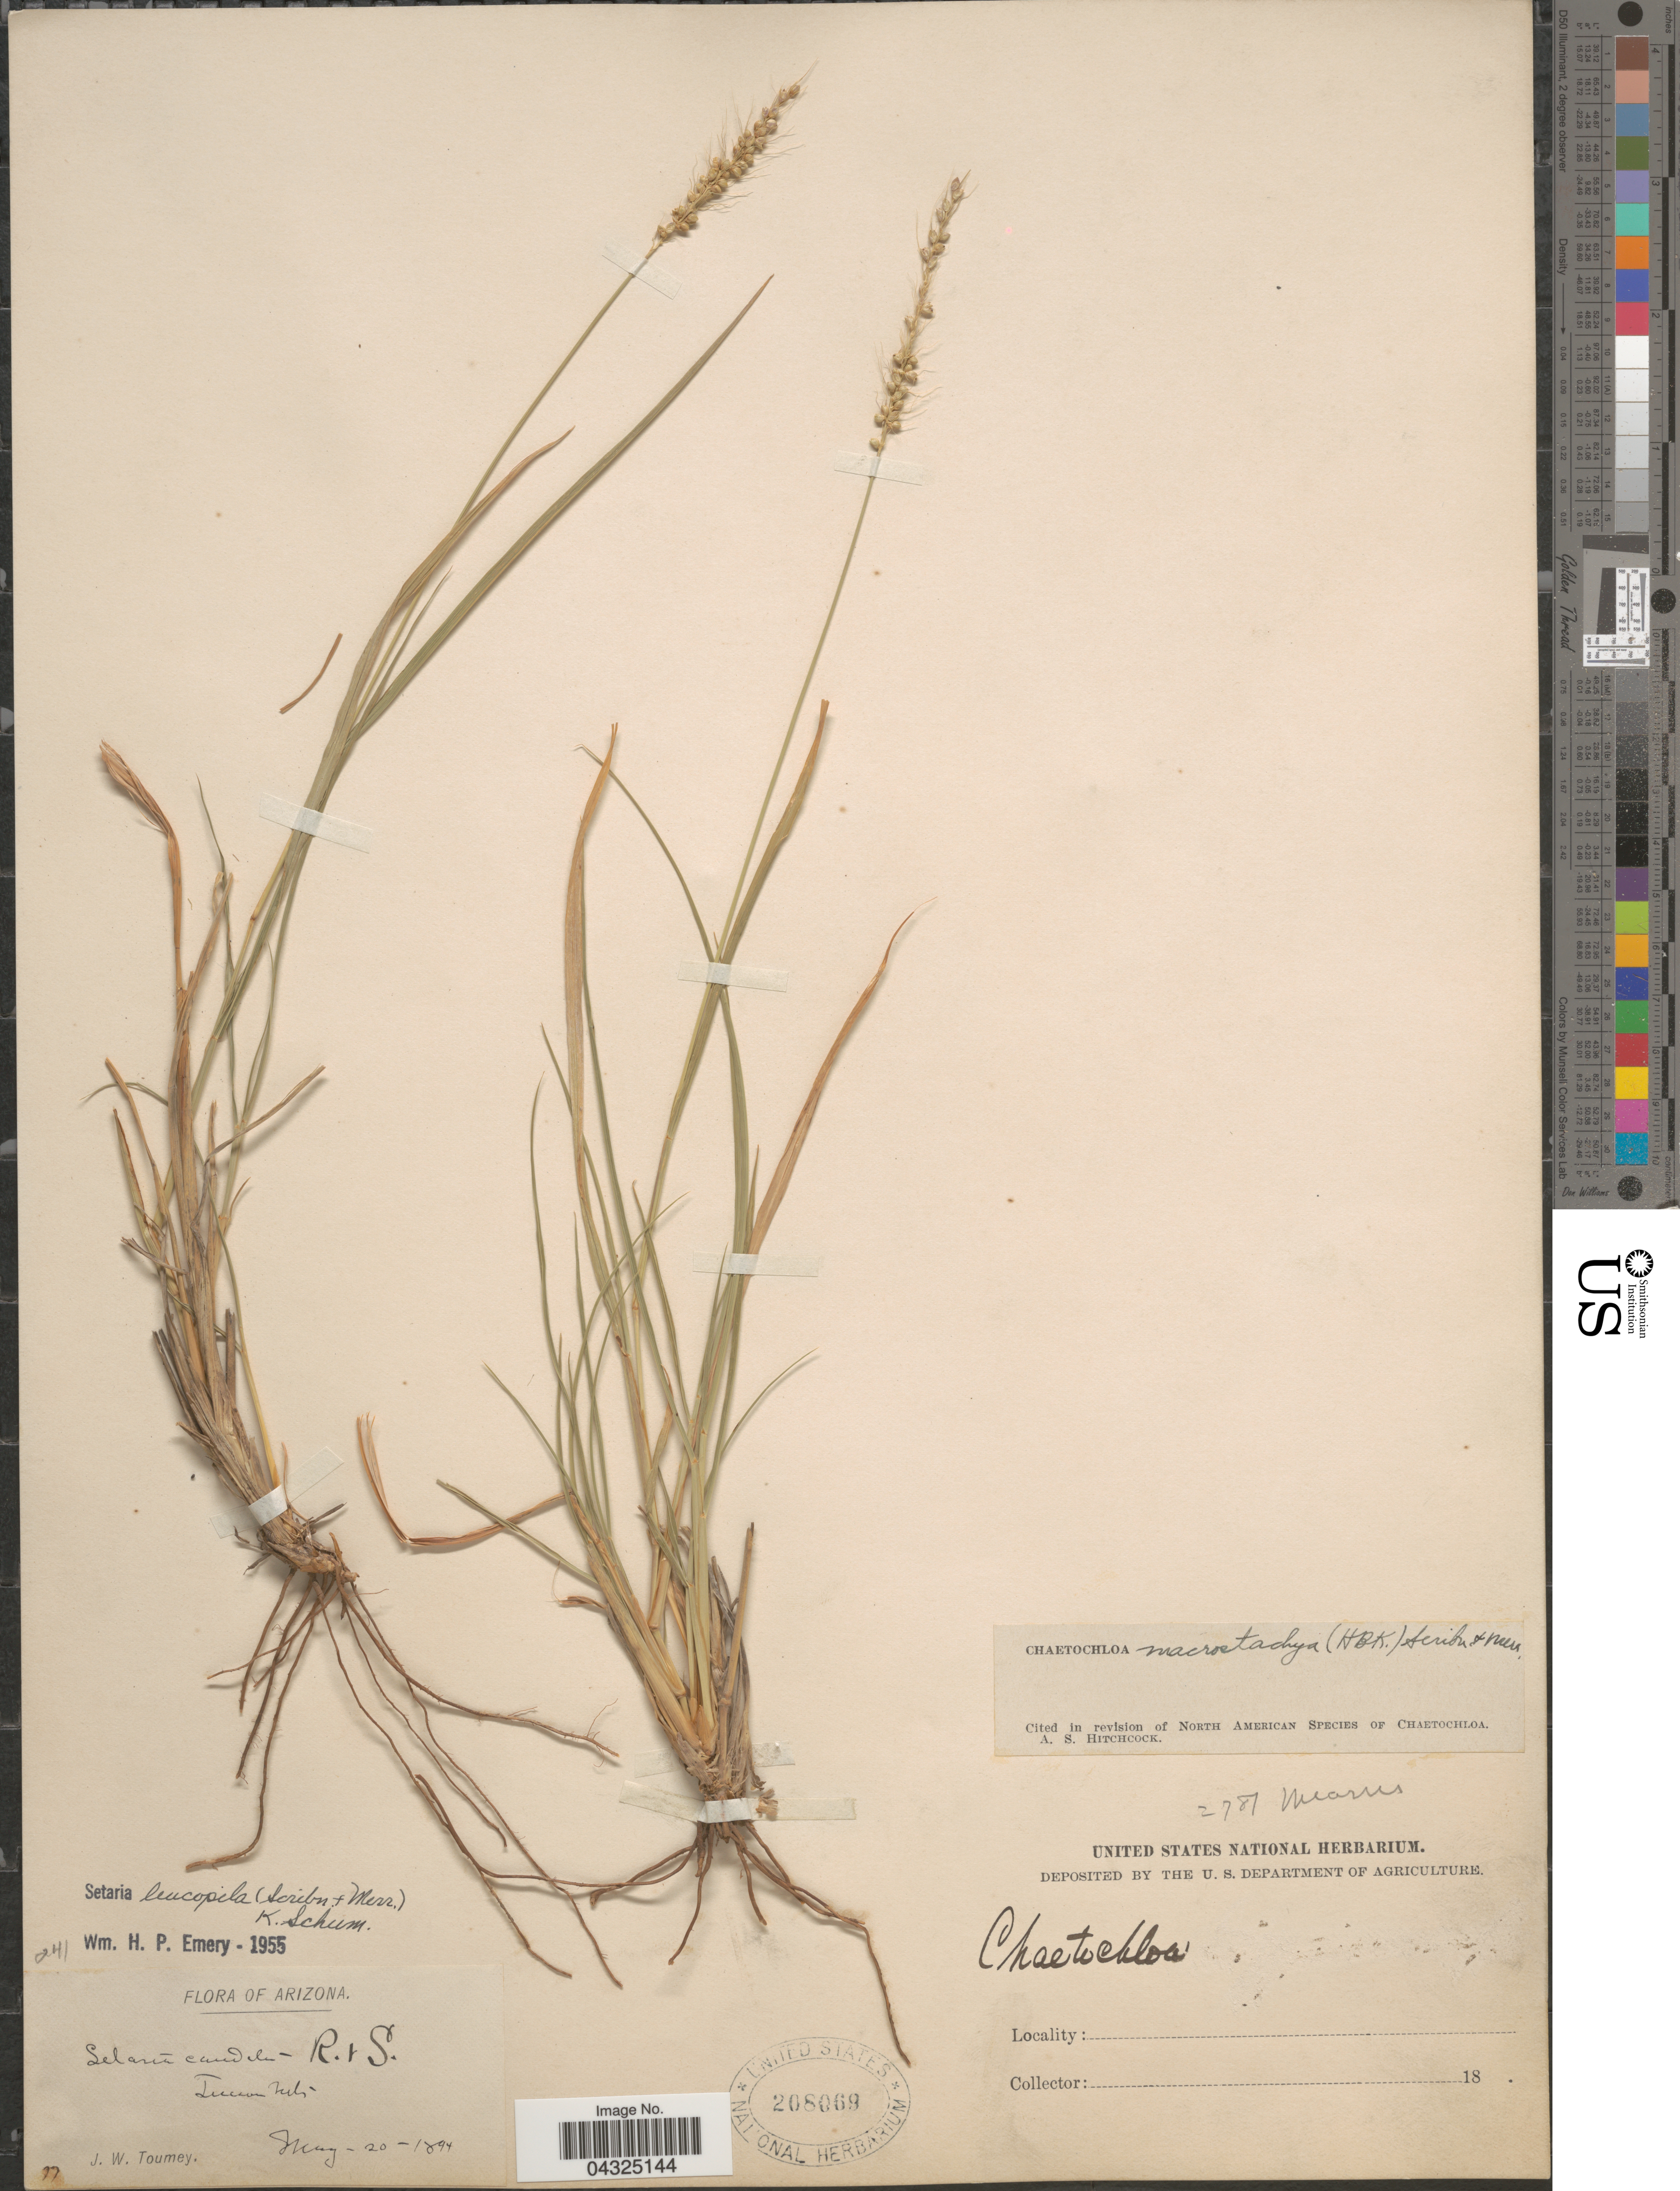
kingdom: Plantae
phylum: Tracheophyta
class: Liliopsida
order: Poales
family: Poaceae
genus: Setaria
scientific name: Setaria leucopila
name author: (Scribn. & Merr.) K. Schum.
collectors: J. W. Toumey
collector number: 77?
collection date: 1894-05-20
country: United States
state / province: Arizona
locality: Tucson Mts.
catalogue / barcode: US 208069